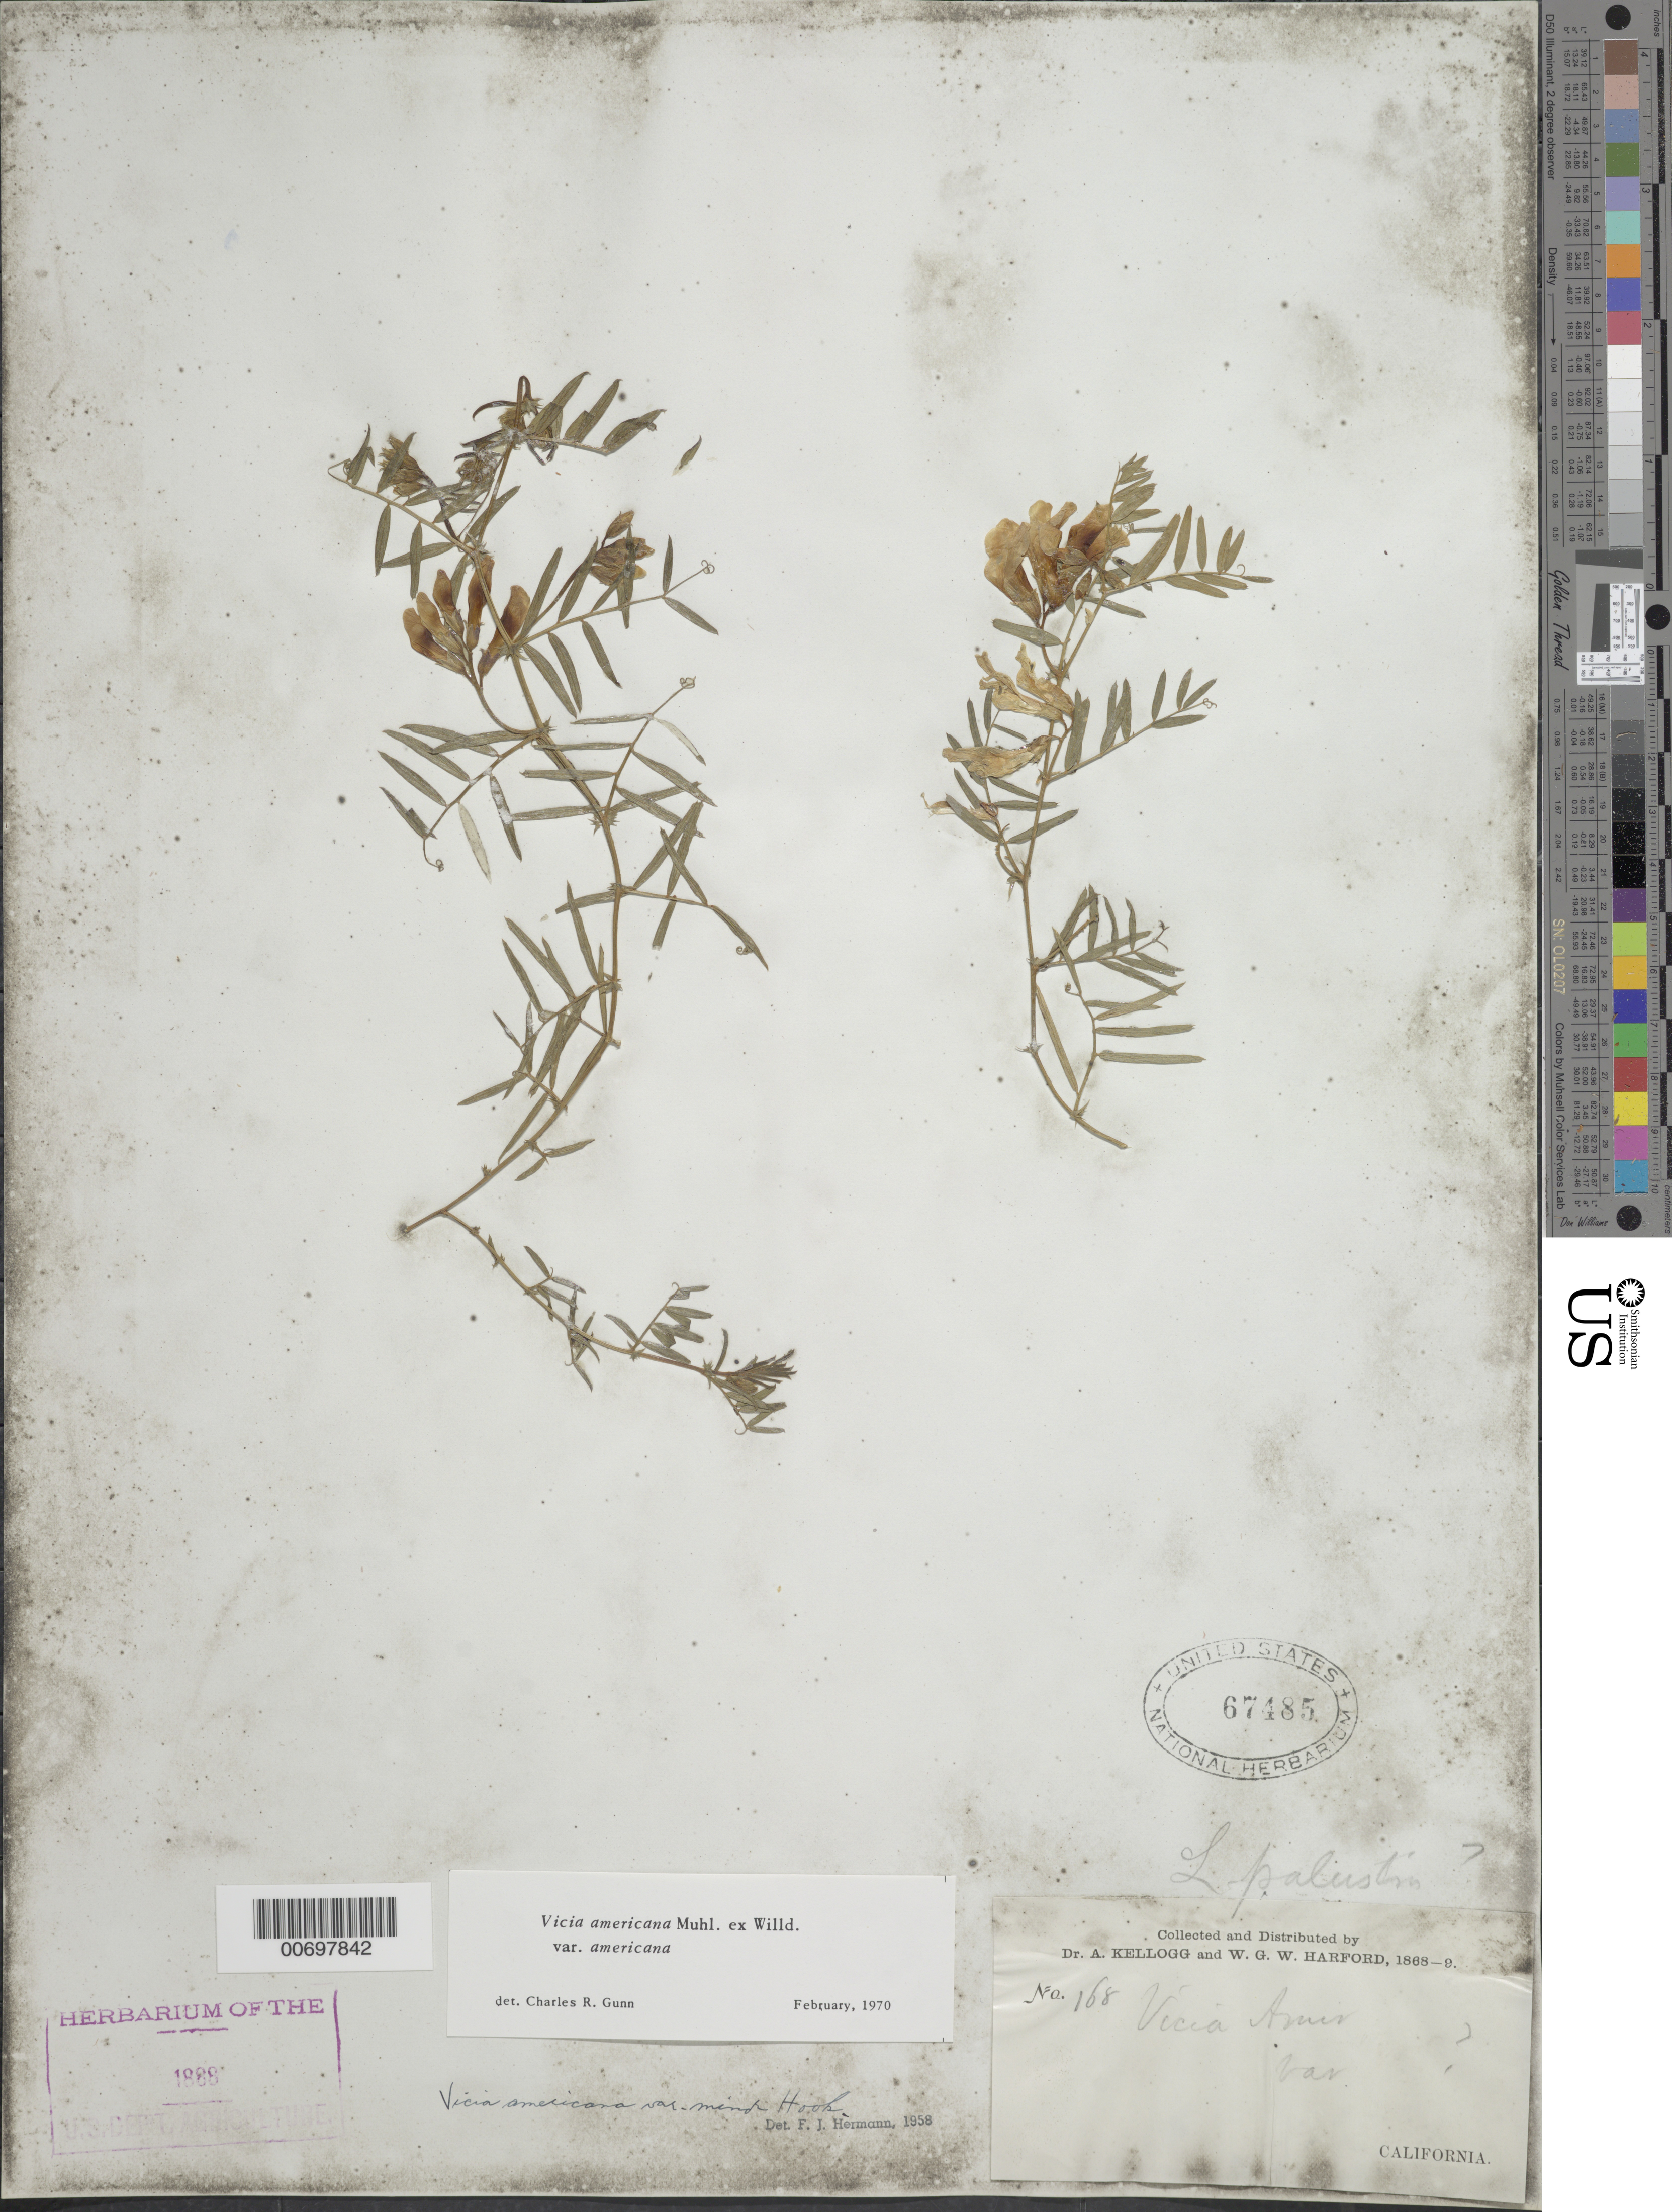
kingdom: Plantae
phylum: Tracheophyta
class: Magnoliopsida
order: Fabales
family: Fabaceae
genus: Vicia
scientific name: Vicia americana var. americana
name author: Muhl. ex Willd.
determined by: Gunn, C. R.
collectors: A. Kellogg & W. G. W. Harford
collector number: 168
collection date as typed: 1868 to -- --- 1869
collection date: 1868/1869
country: United States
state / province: California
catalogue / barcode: US 67485